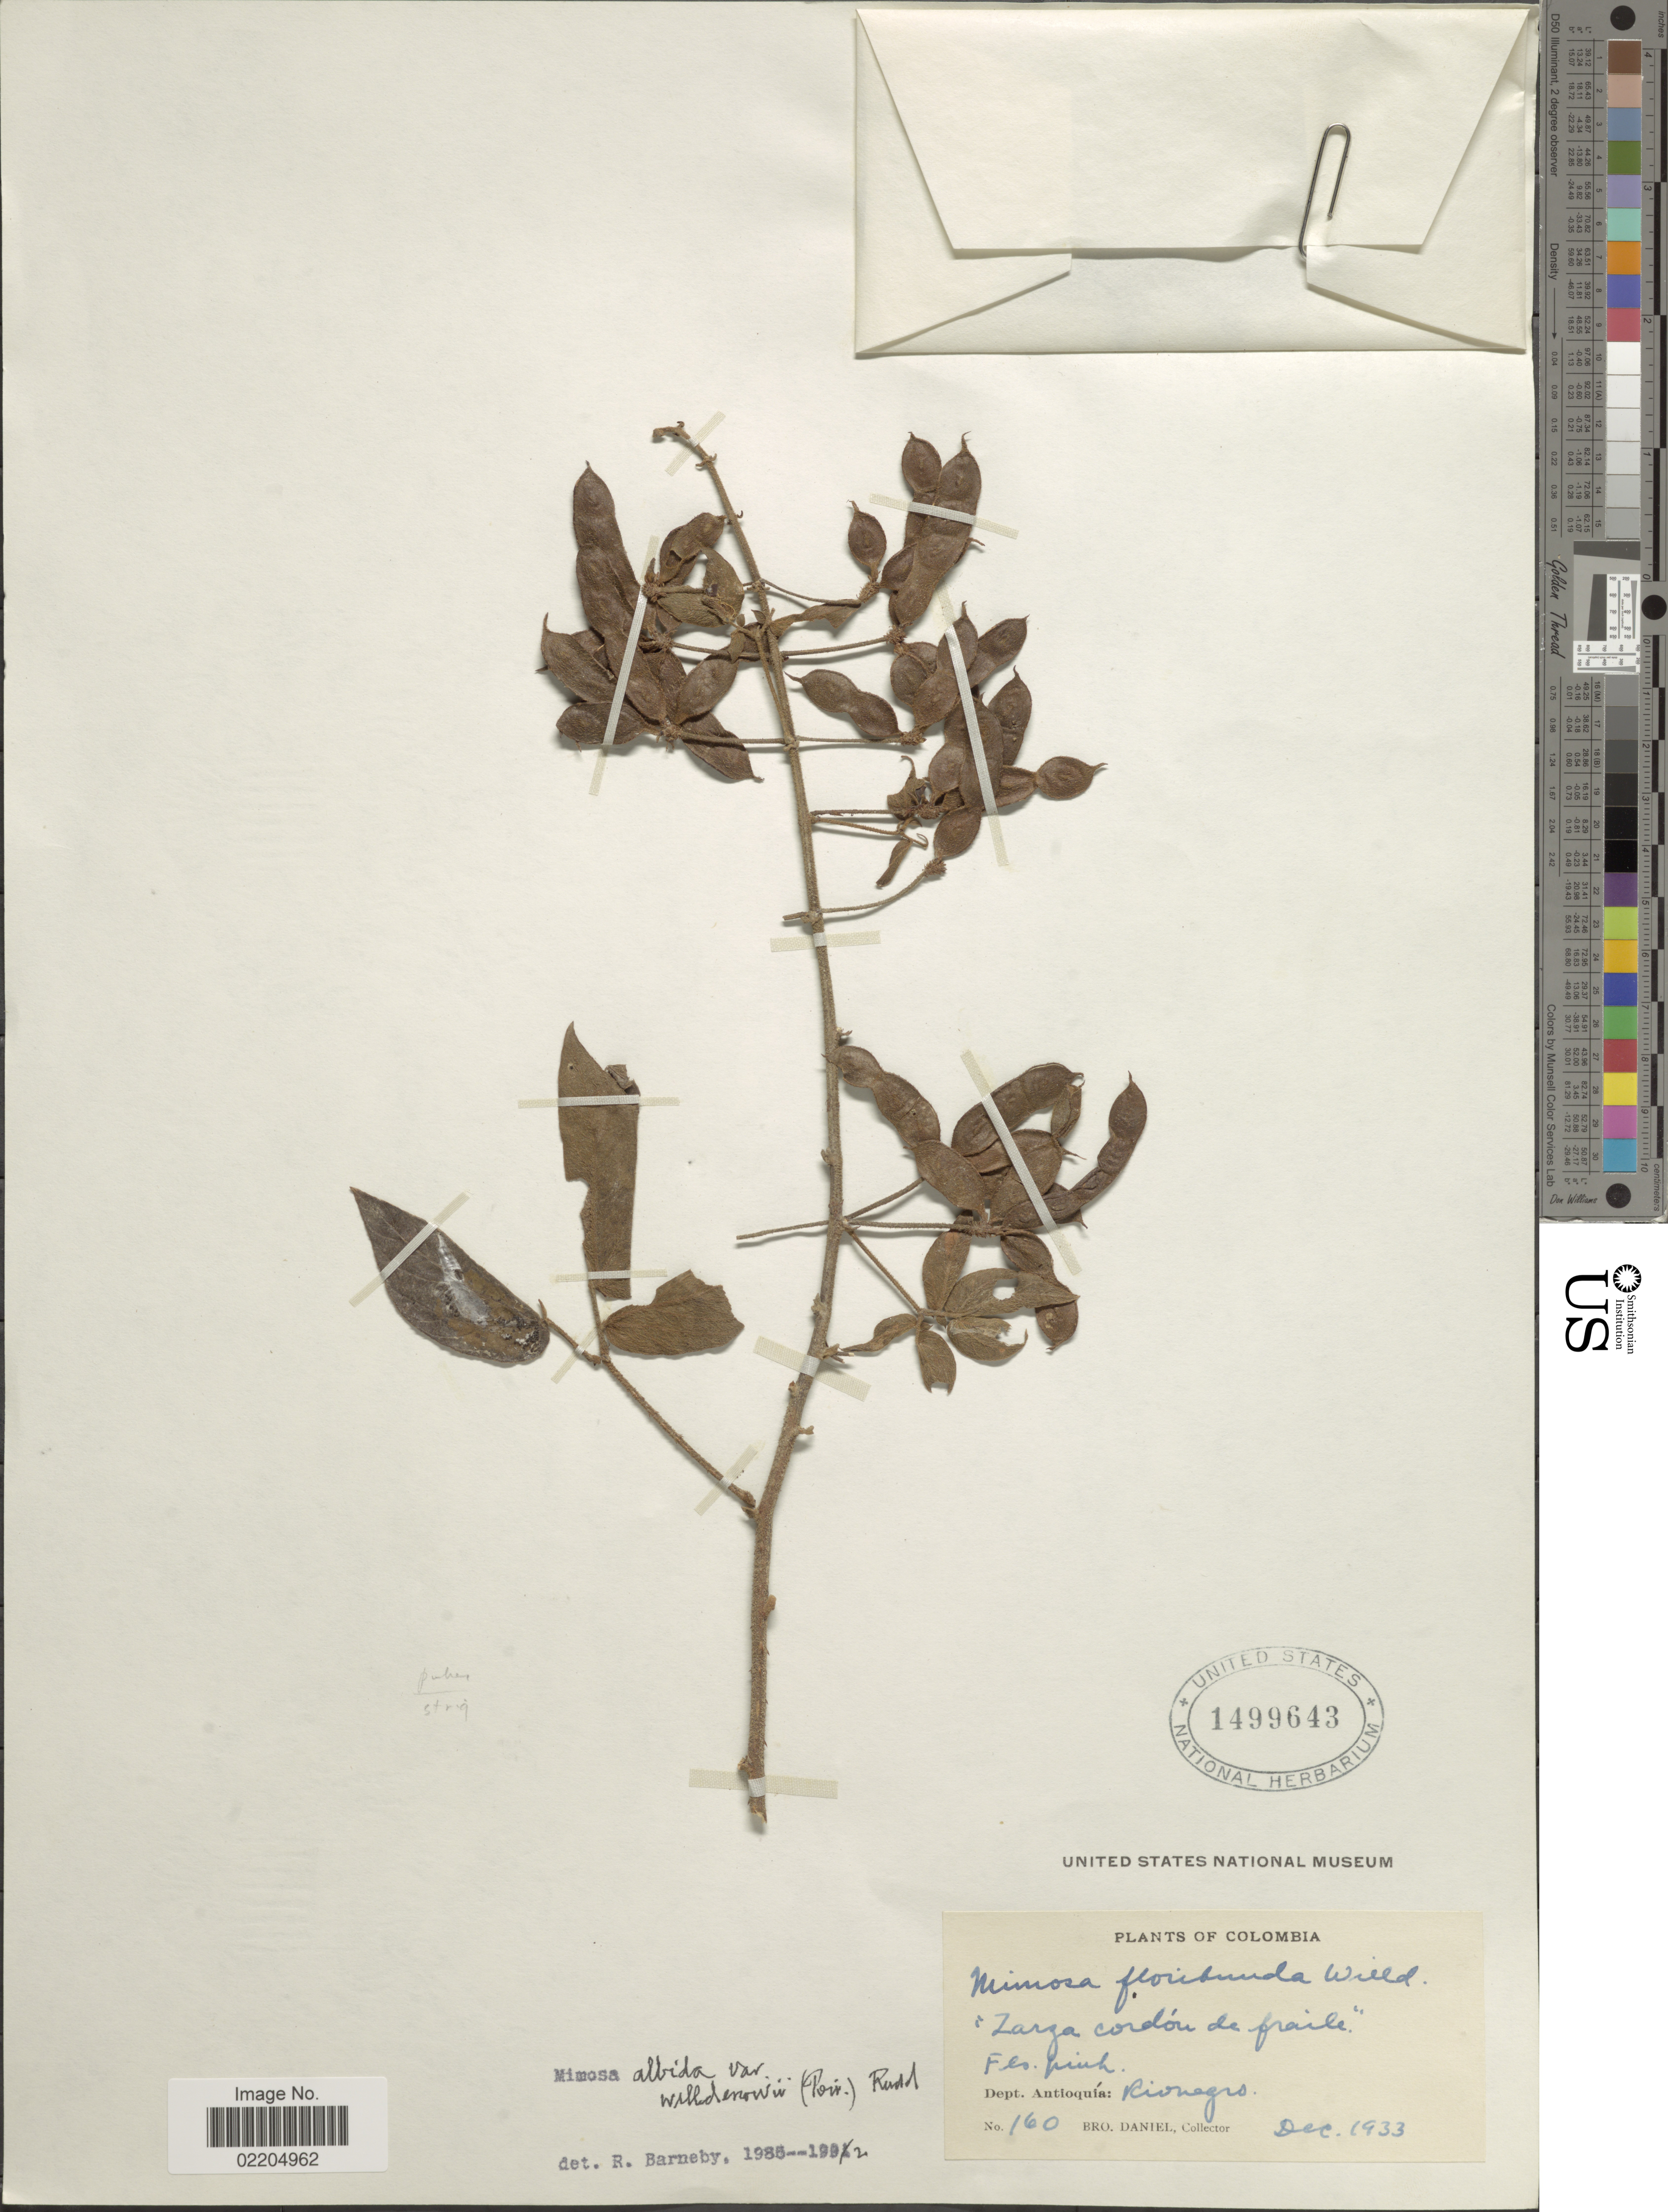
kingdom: Plantae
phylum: Tracheophyta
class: Magnoliopsida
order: Fabales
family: Fabaceae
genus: Mimosa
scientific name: Mimosa albida var. willdenowii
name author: (Poir.) Rudd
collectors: Bro. Daniel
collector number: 160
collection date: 1933-12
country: Colombia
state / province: Antioquia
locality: Rionegero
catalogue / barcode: US 1499643